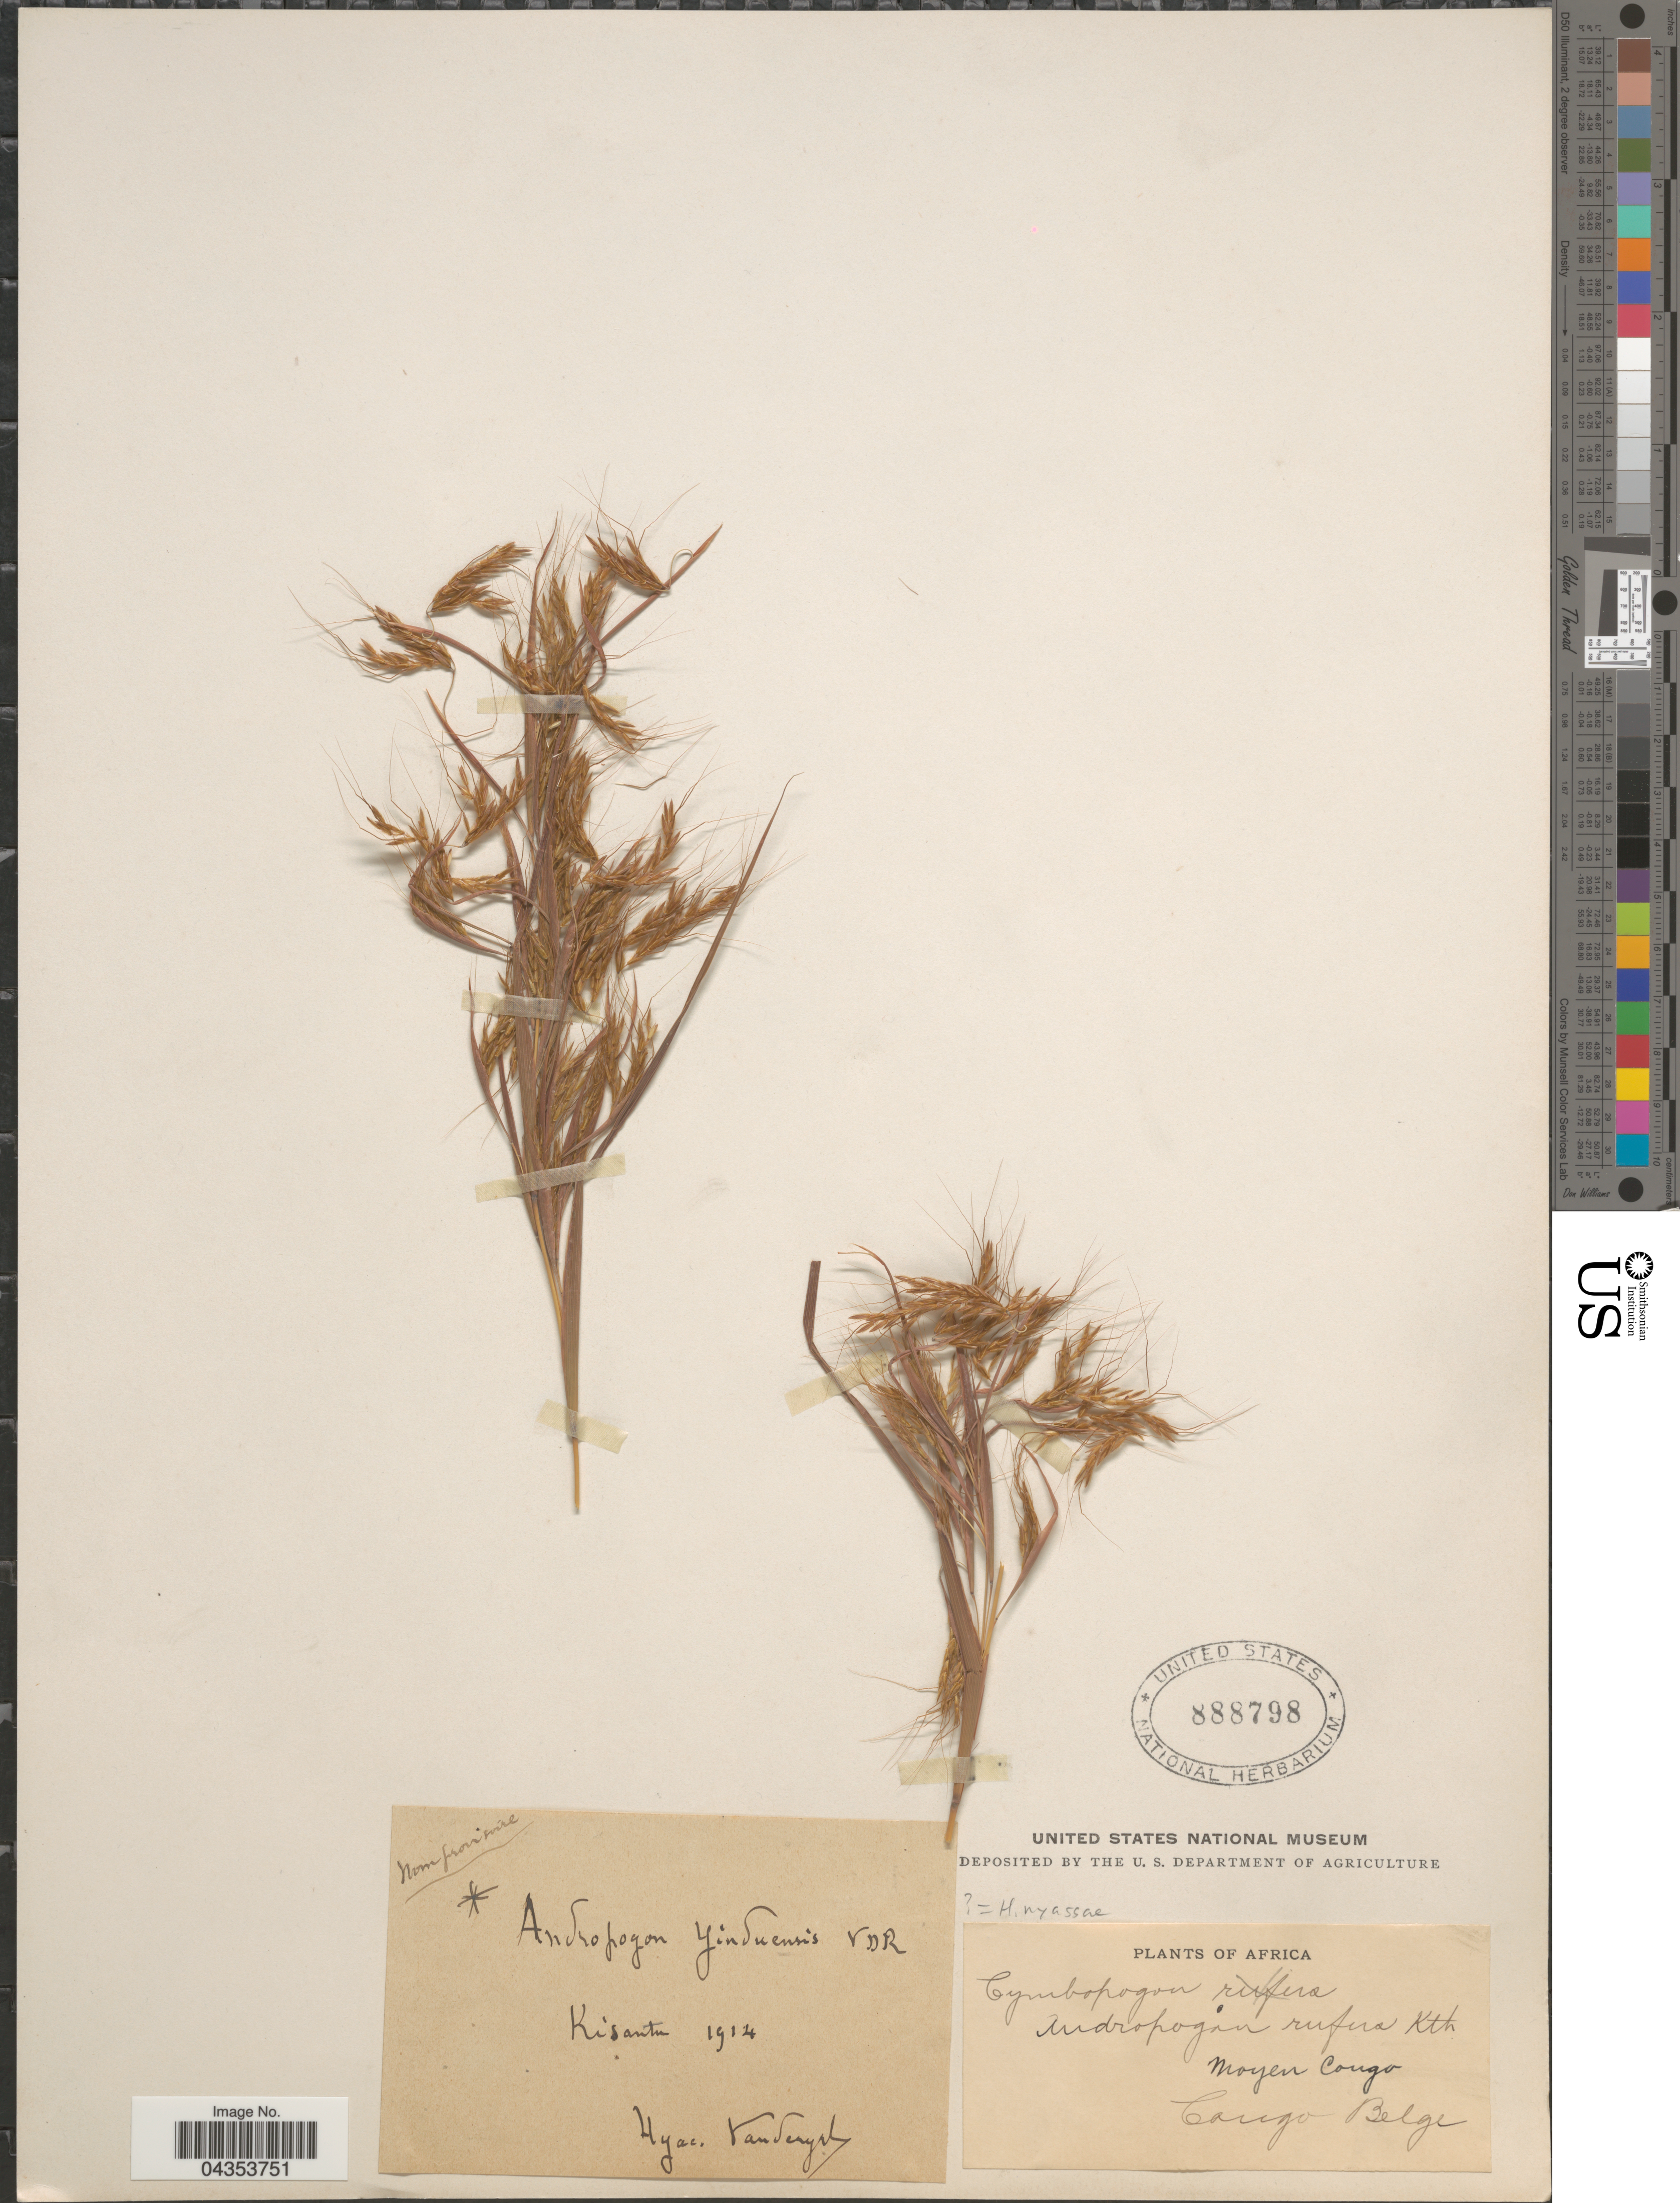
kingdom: Plantae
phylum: Tracheophyta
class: Liliopsida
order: Poales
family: Poaceae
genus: Hyparrhenia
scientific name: Hyparrhenia nyassae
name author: (Rendle) Stapf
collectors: H. Vanderyst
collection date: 1914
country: Congo, Democratic Republic of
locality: Kisantu. Moyen Congo.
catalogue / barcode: US 888798